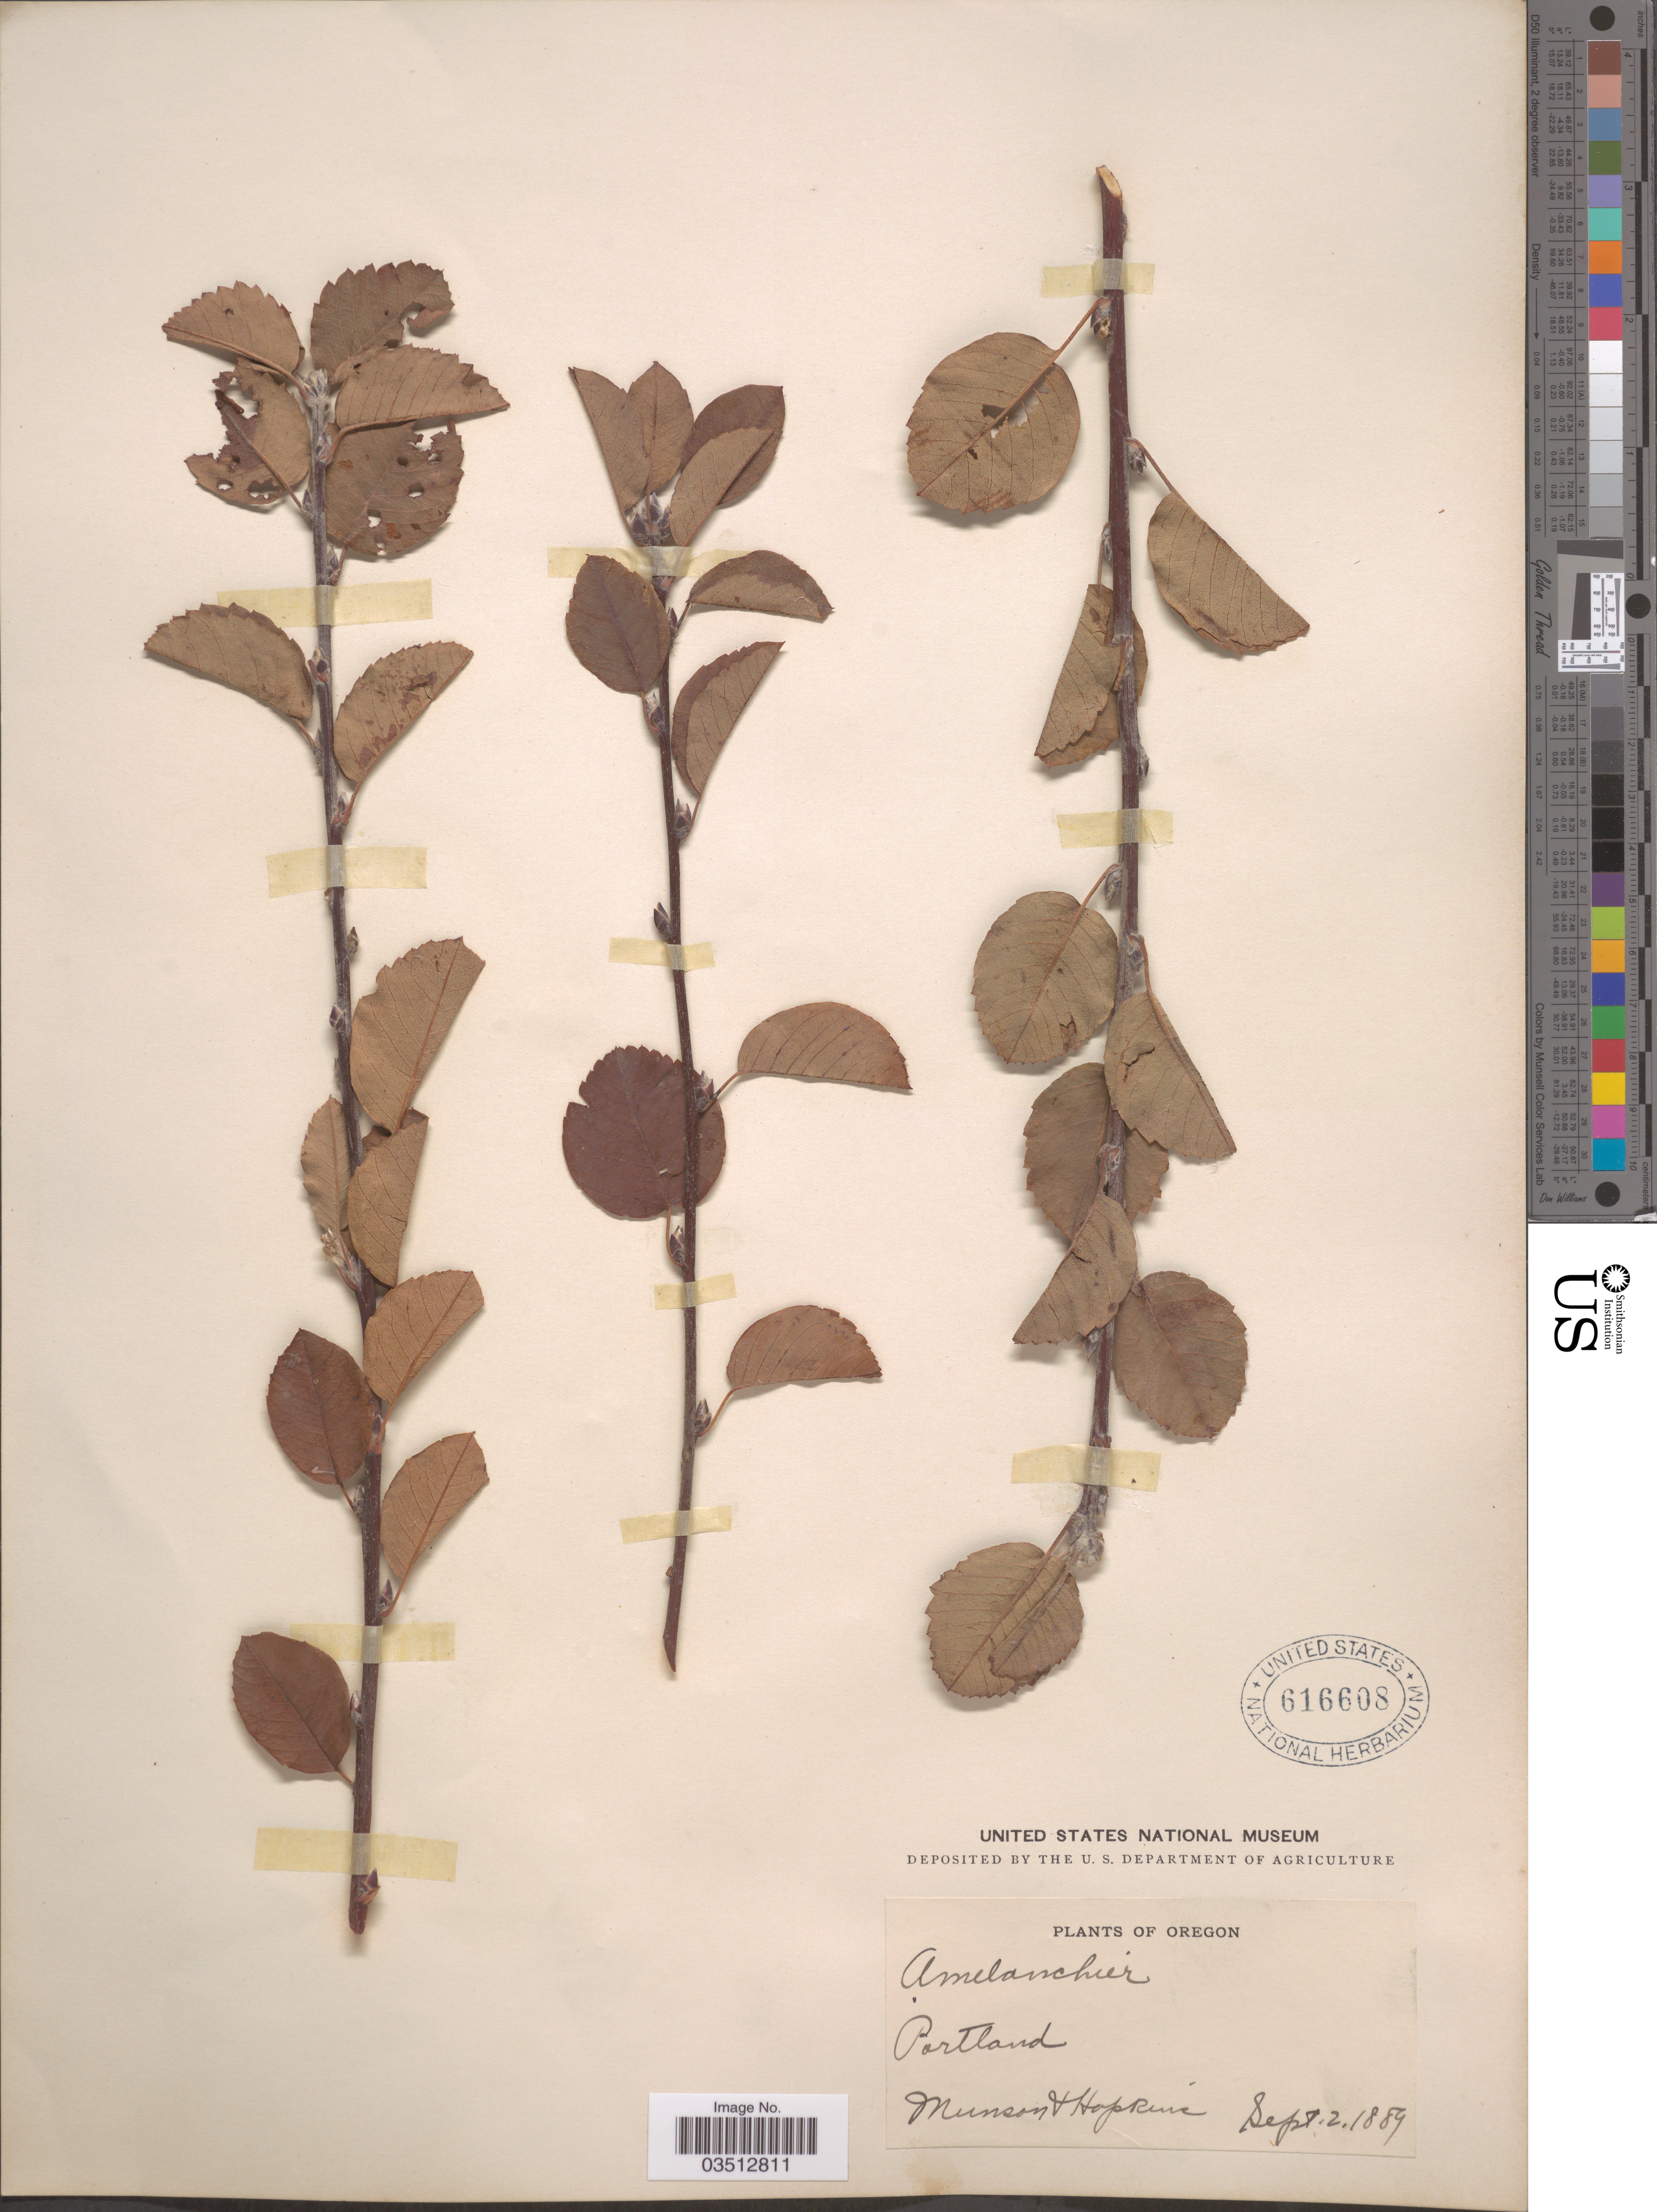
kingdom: Plantae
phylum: Tracheophyta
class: Magnoliopsida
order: Rosales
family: Rosaceae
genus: Amelanchier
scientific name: Amelanchier sp.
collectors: -. Munson & -- Hopkins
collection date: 1889-09-02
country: United States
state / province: Oregon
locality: Portland.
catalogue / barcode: US 616608